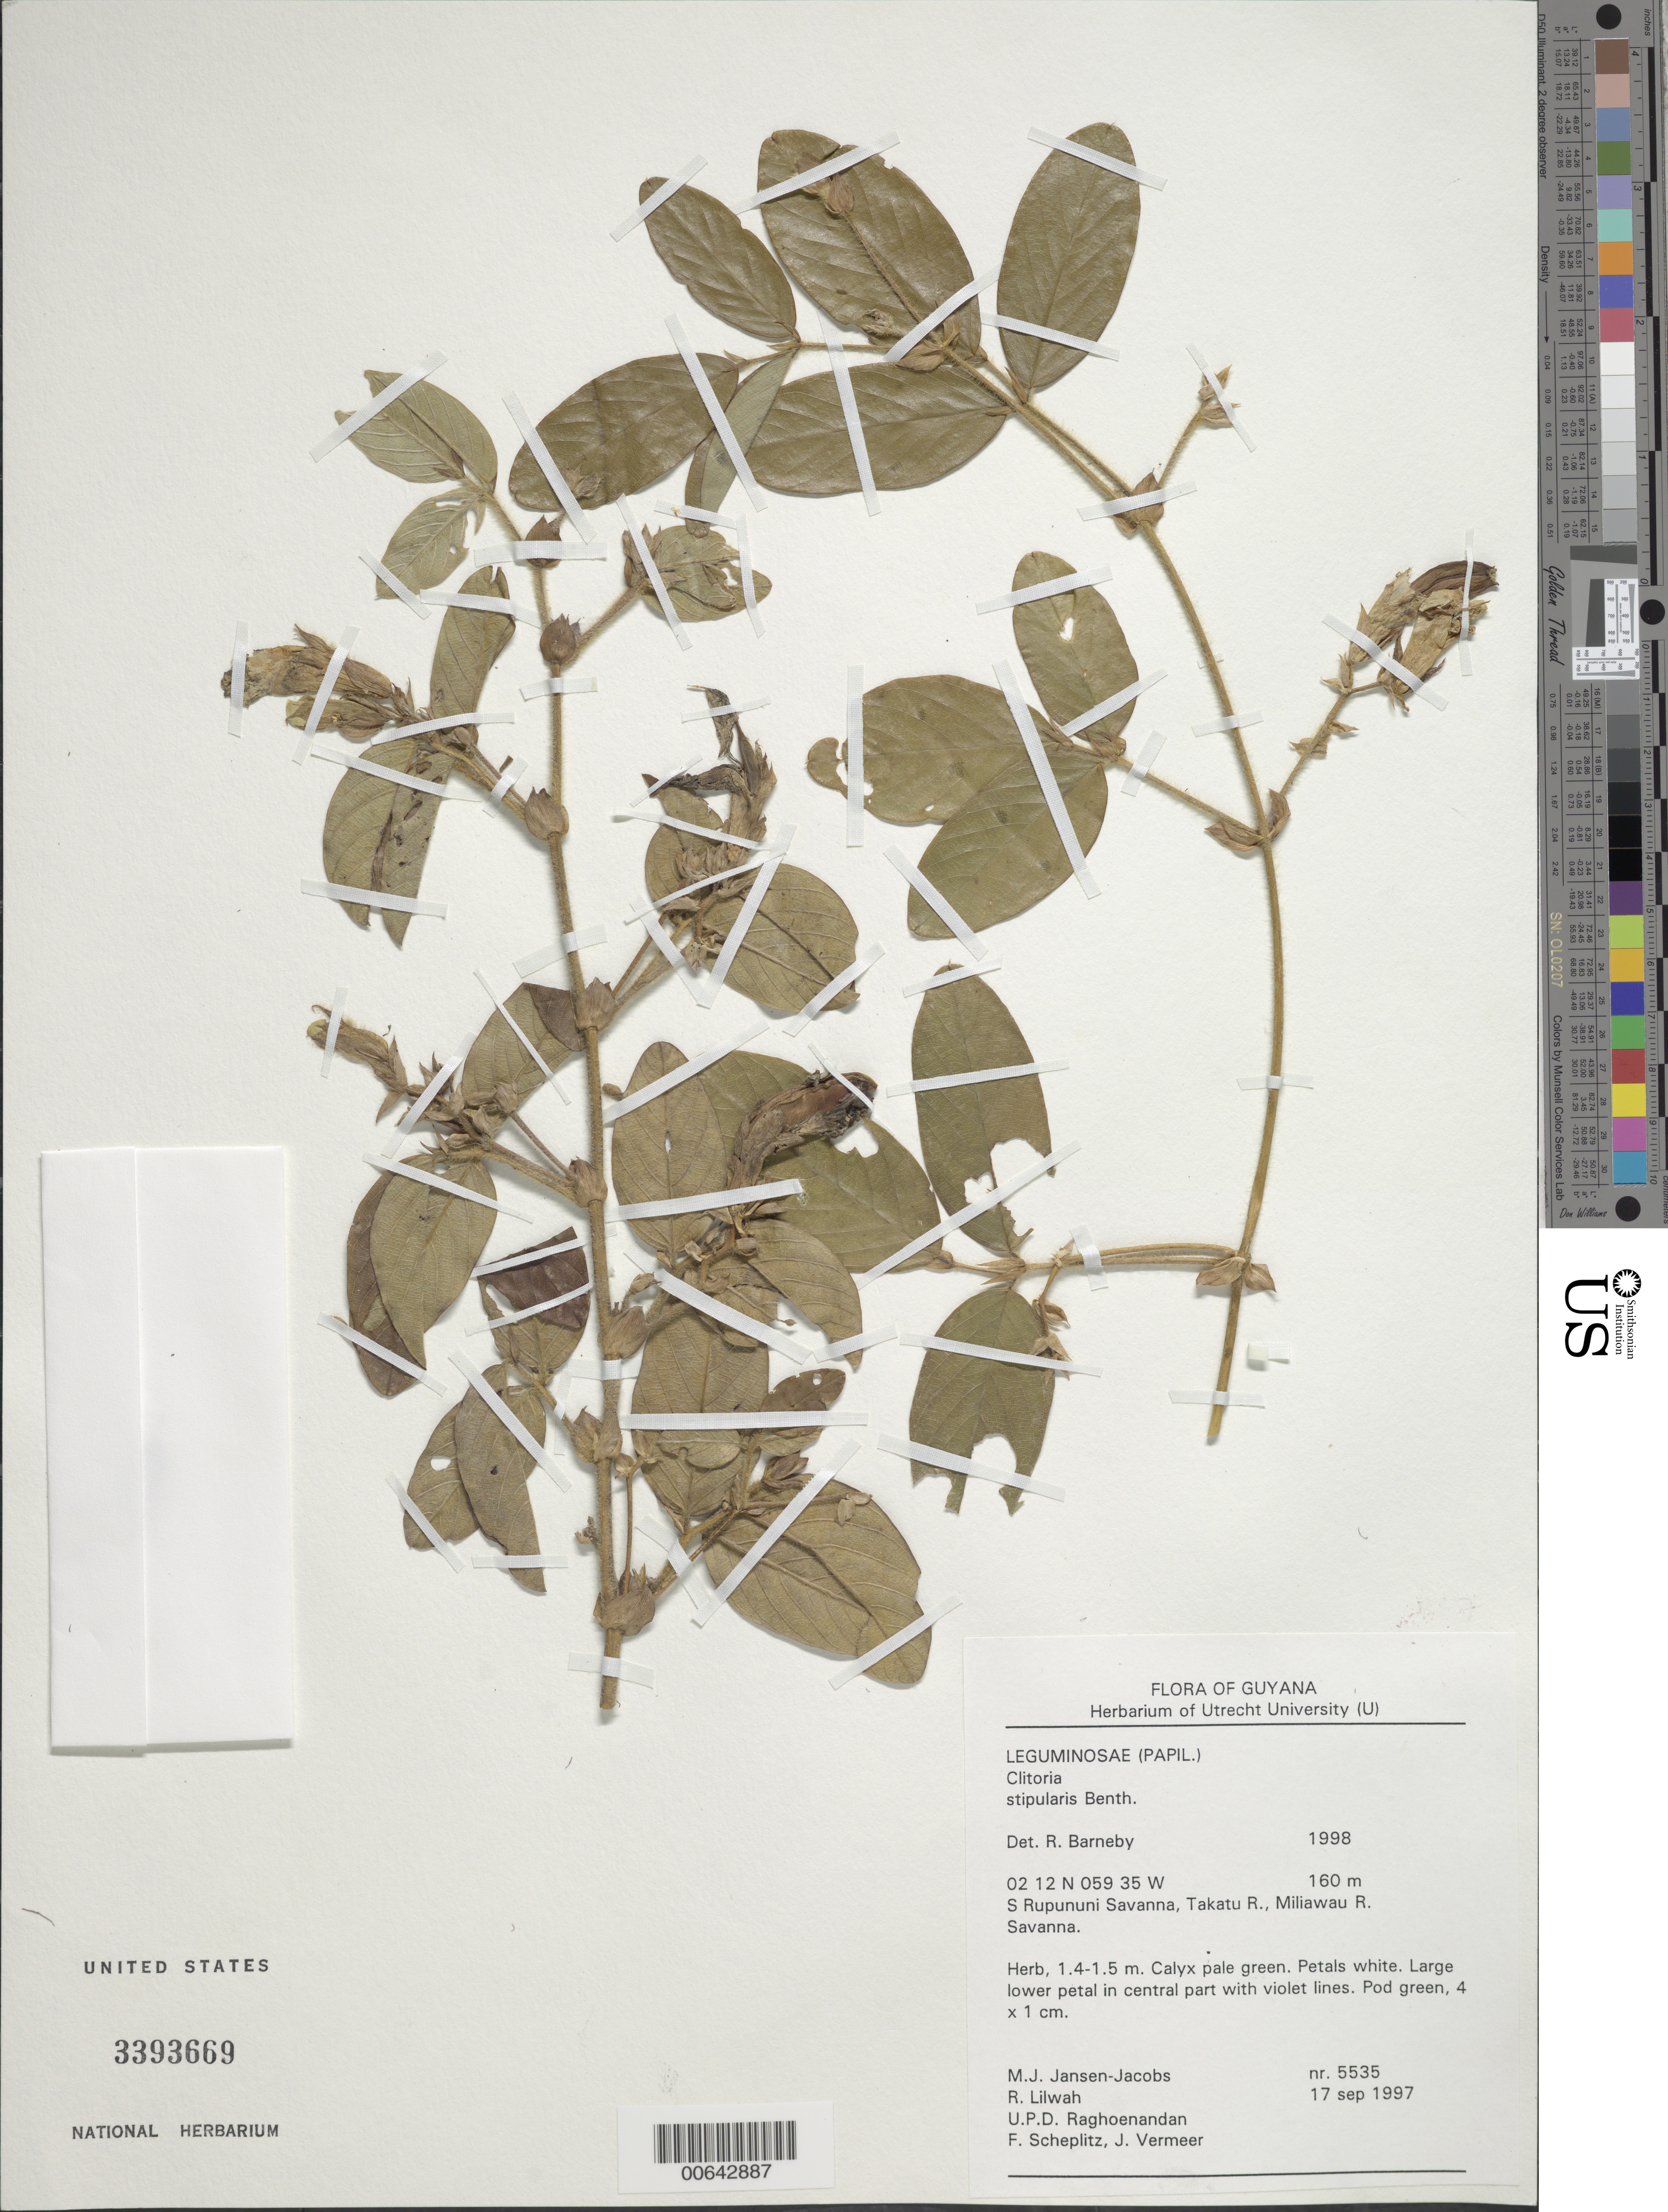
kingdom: Plantae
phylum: Tracheophyta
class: Magnoliopsida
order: Fabales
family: Fabaceae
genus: Clitoria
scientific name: Clitoria stipularis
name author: Benth.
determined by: Barneby, Rupert C., (NY)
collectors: M. J. Jansen-Jacobs, R. Lilwah, U. Raghoenandan, F. Scheplitz & J. Vermeer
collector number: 5535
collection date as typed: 17-Sep-97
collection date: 1997-09-17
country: Guyana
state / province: U. Takutu-U. Essequibo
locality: S. Rupununi savanna, Takutu and Miliawau Rivers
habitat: Savanna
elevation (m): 160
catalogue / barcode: US 3393669